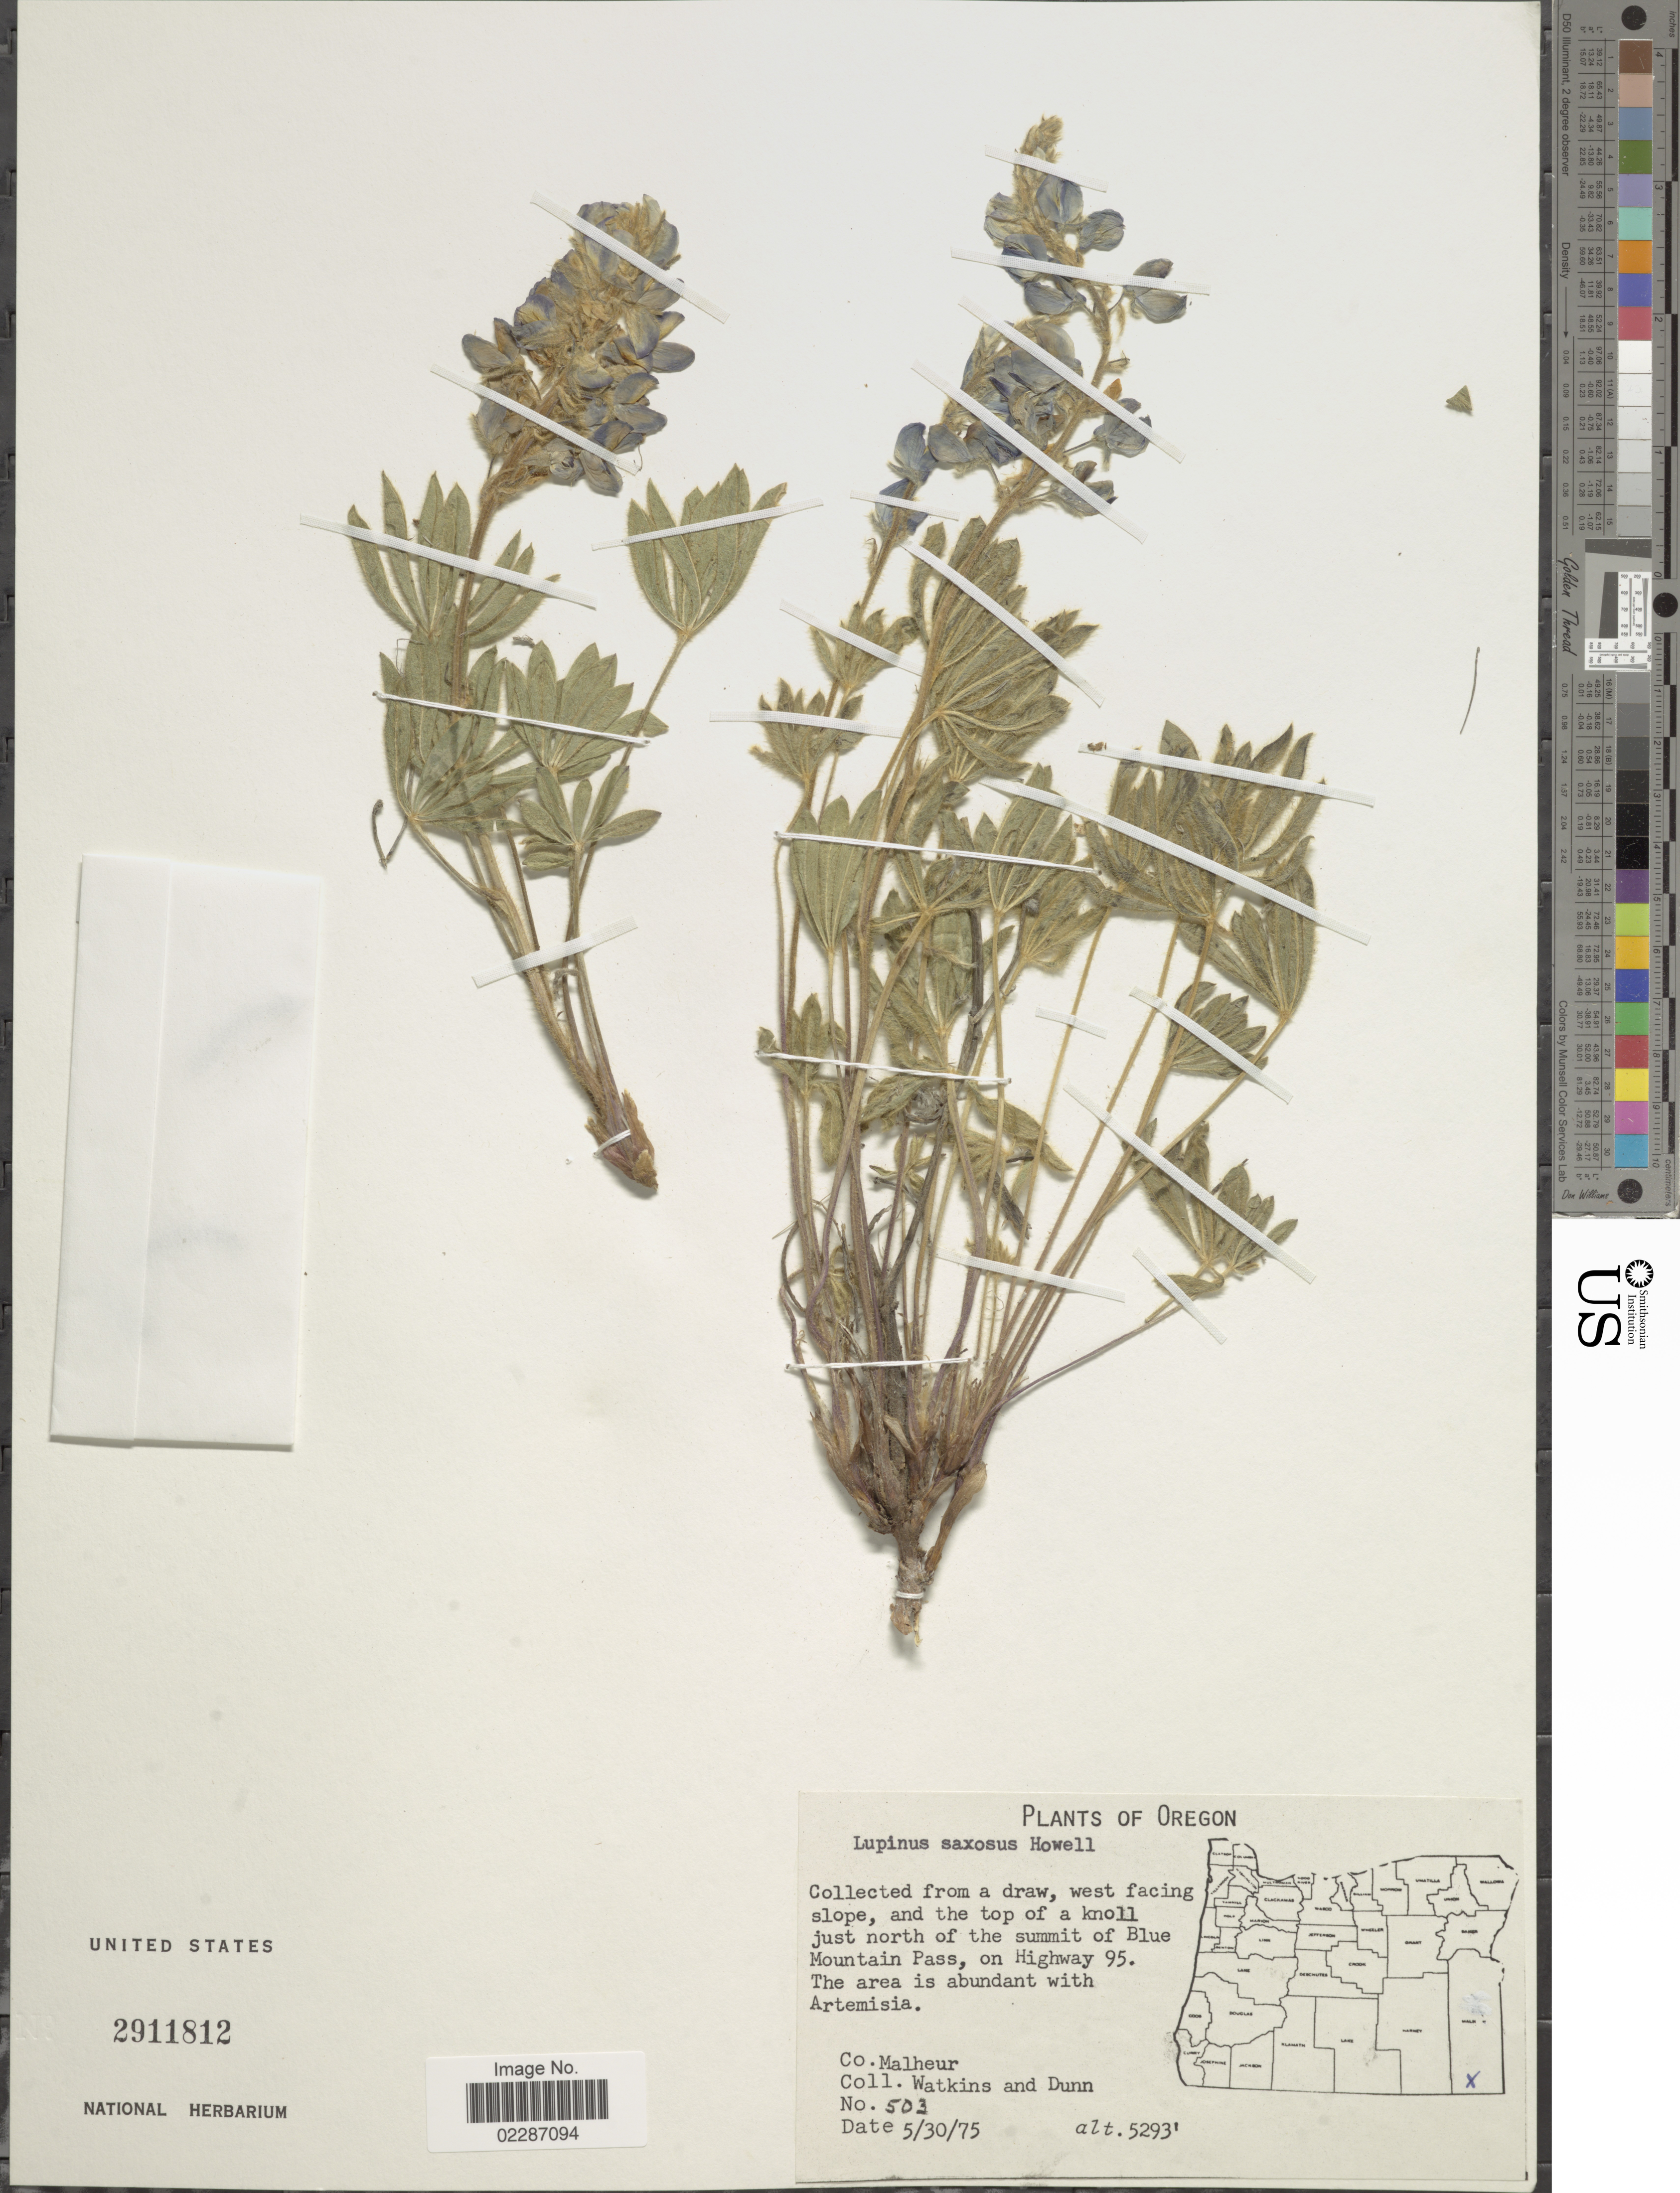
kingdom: Plantae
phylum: Tracheophyta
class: Magnoliopsida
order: Fabales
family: Fabaceae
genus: Lupinus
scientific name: Lupinus saxosus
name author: Howell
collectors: Watkins, -- & Dunn, --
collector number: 503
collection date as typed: Transcribed d/m/y: 30/5/75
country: United States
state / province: Oregon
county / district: Malheur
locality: From a draw, west facing slope, and the top of a knoll just north of the summit of Blue Mountain Pass, on Highway 95, Co. Malheur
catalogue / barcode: US 2911812